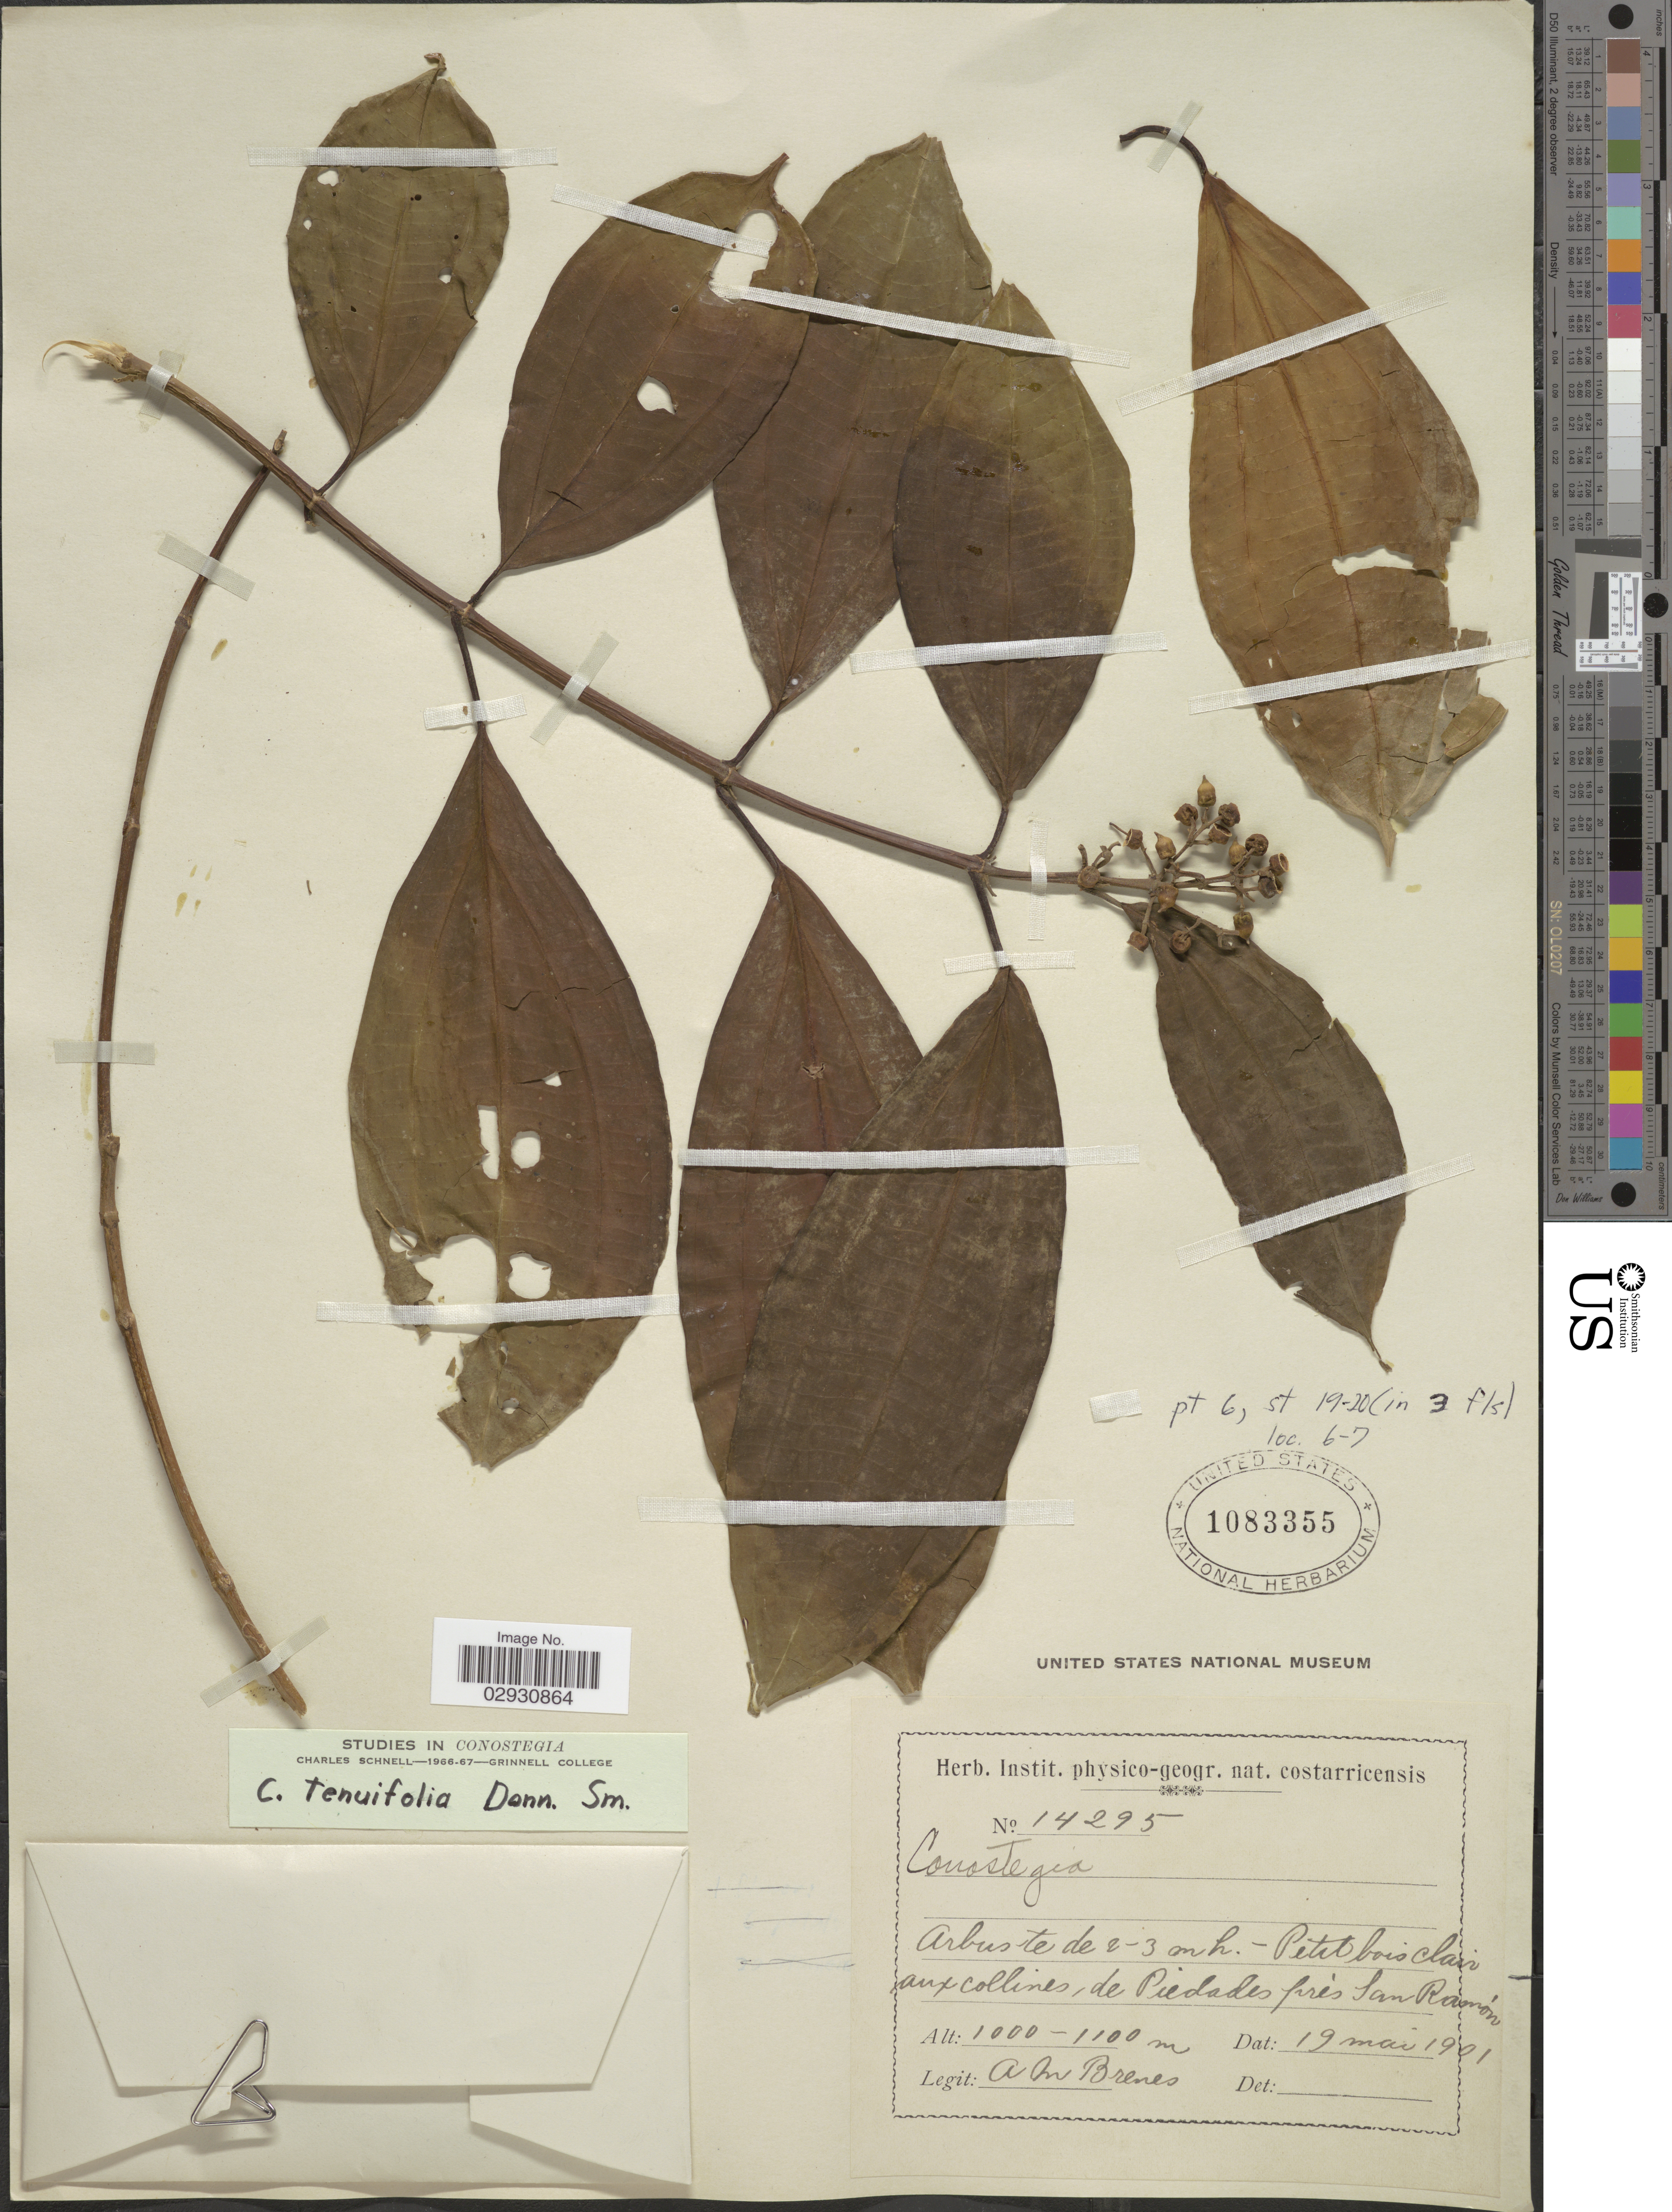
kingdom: Plantae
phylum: Tracheophyta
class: Magnoliopsida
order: Myrtales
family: Melastomataceae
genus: Conostegia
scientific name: Conostegia tenuifolia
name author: Donn. Sm.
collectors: A. Brenes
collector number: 14295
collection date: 1901-05-19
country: Costa Rica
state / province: Alajuela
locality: Petit bois clair aux collines, de Piedades prés San Ramón.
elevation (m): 1000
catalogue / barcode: US 1083355